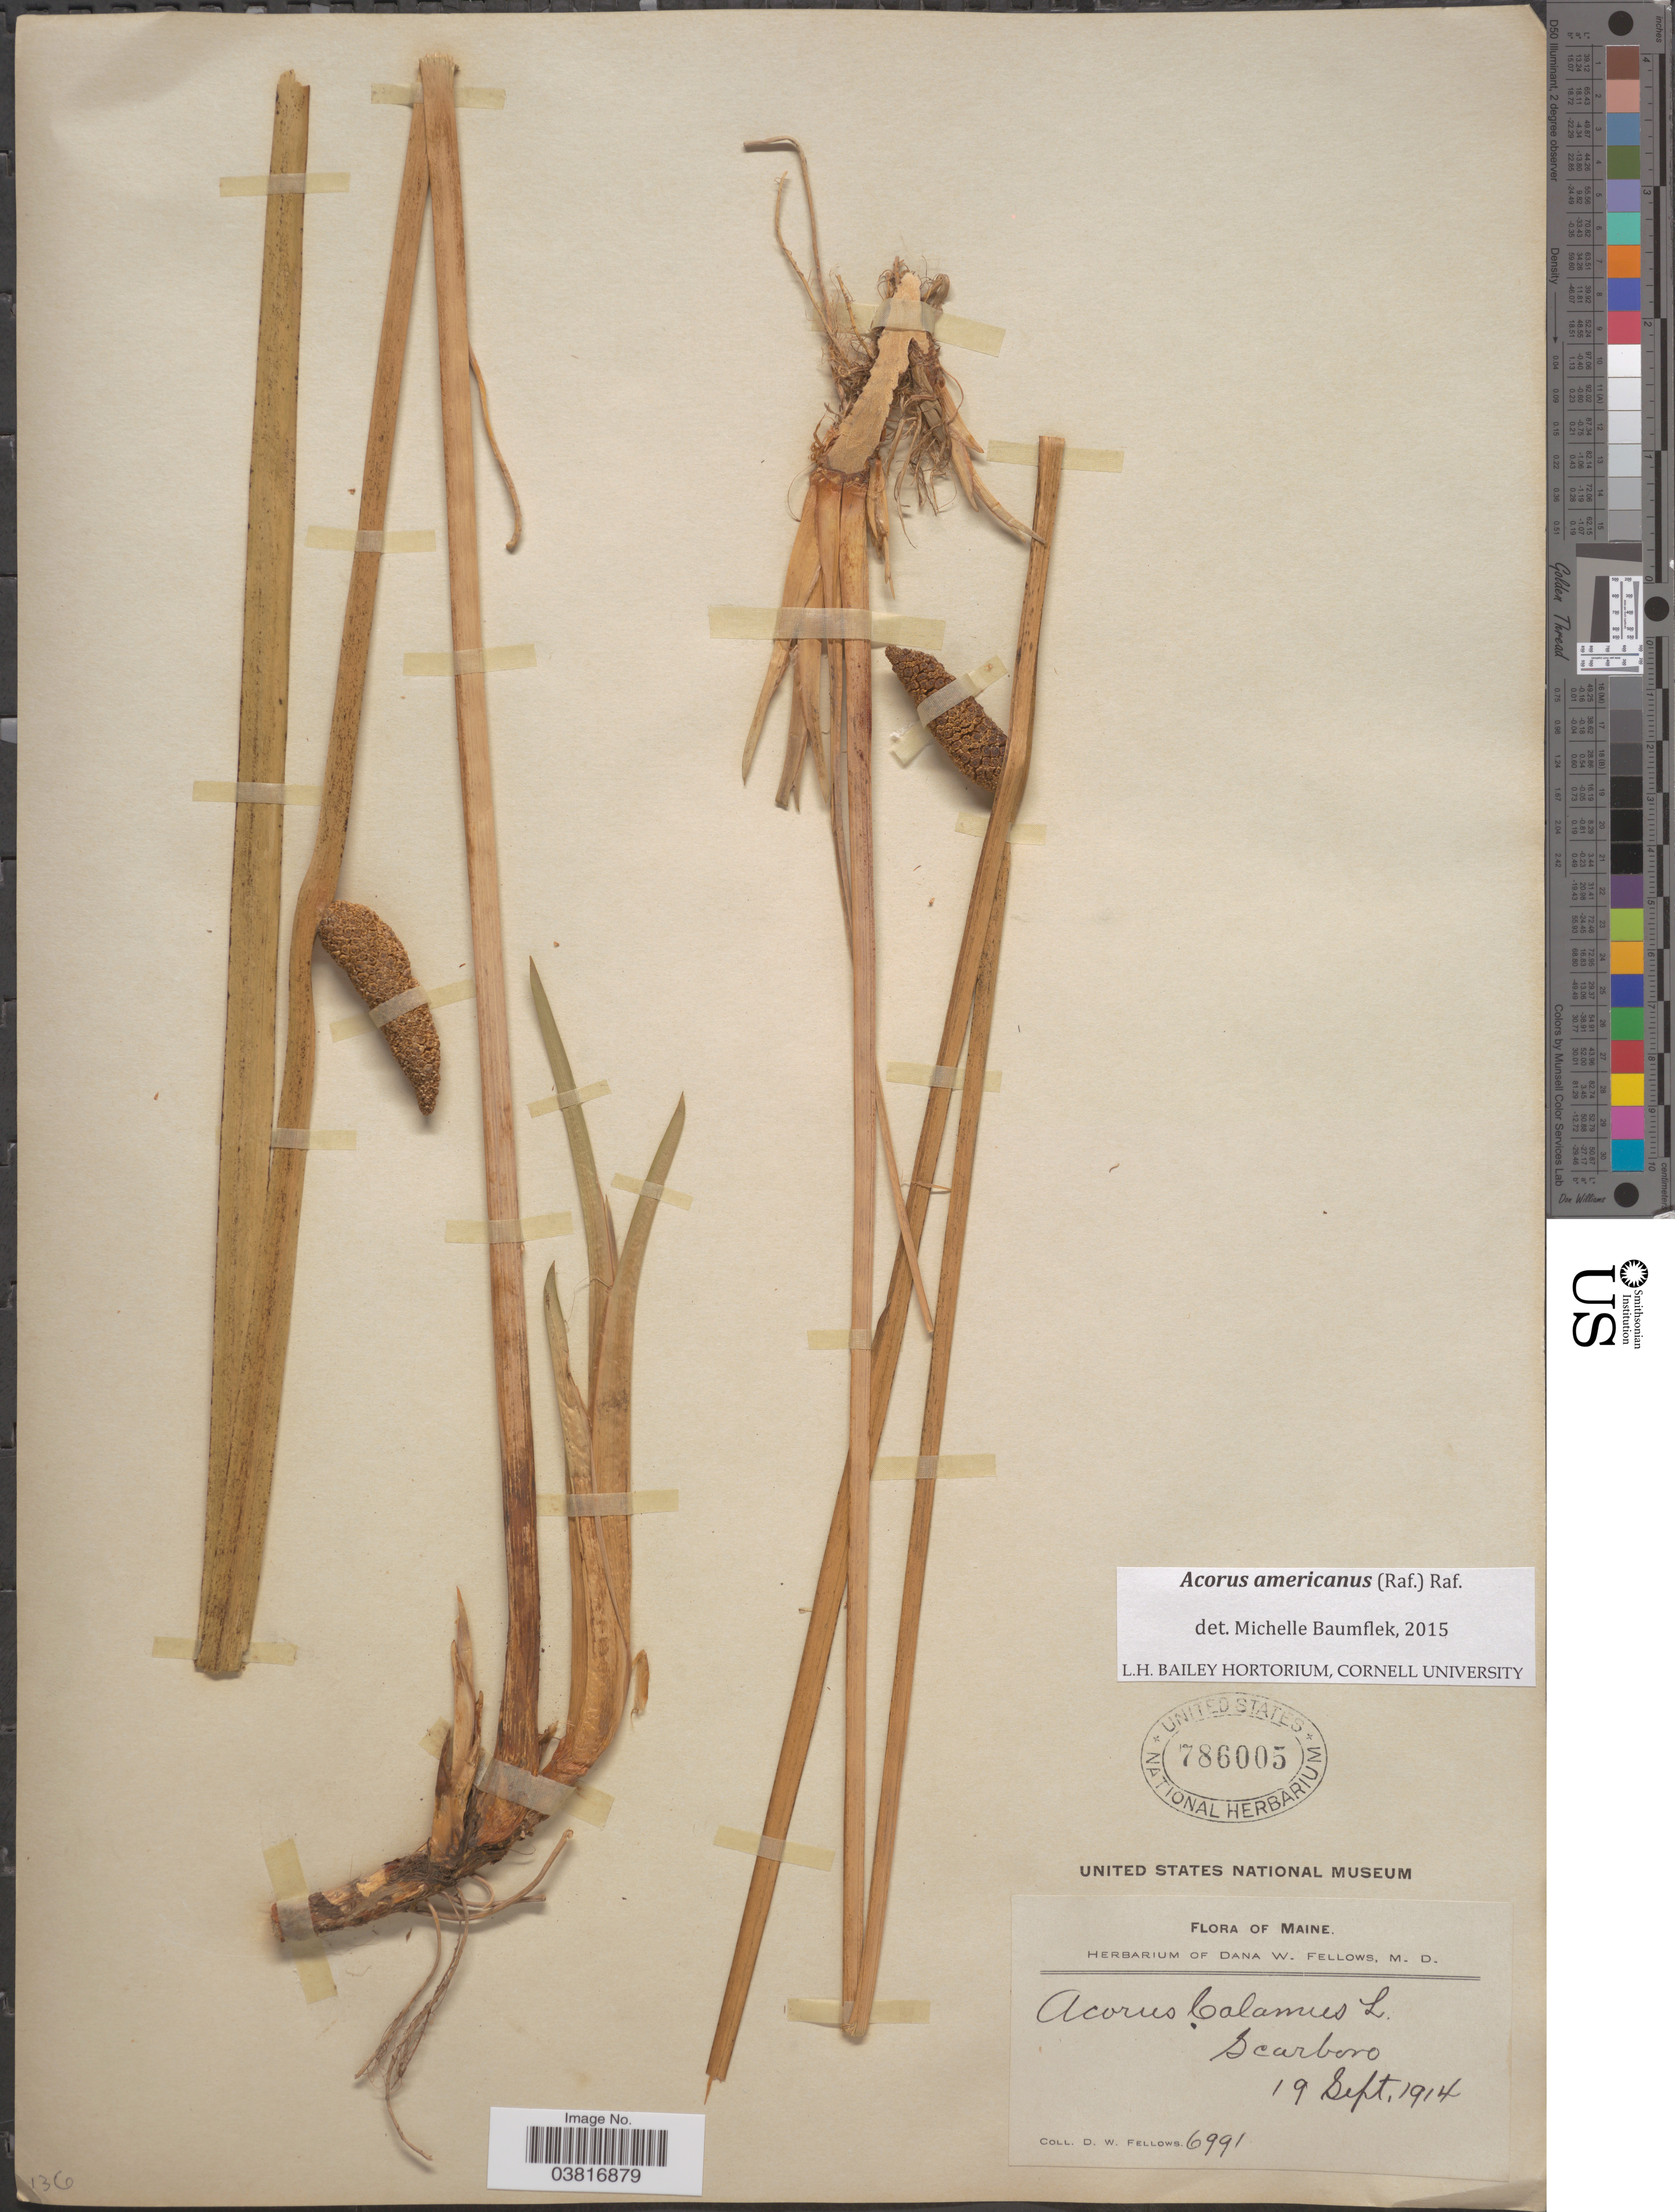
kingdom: Plantae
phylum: Tracheophyta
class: Liliopsida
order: Acorales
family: Acoraceae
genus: Acorus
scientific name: Acorus americanus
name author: (Raf.) Raf.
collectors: D. W. Fellows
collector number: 6991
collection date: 1914-09-19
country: United States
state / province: Maine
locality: Scarboro.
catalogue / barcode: US 786005